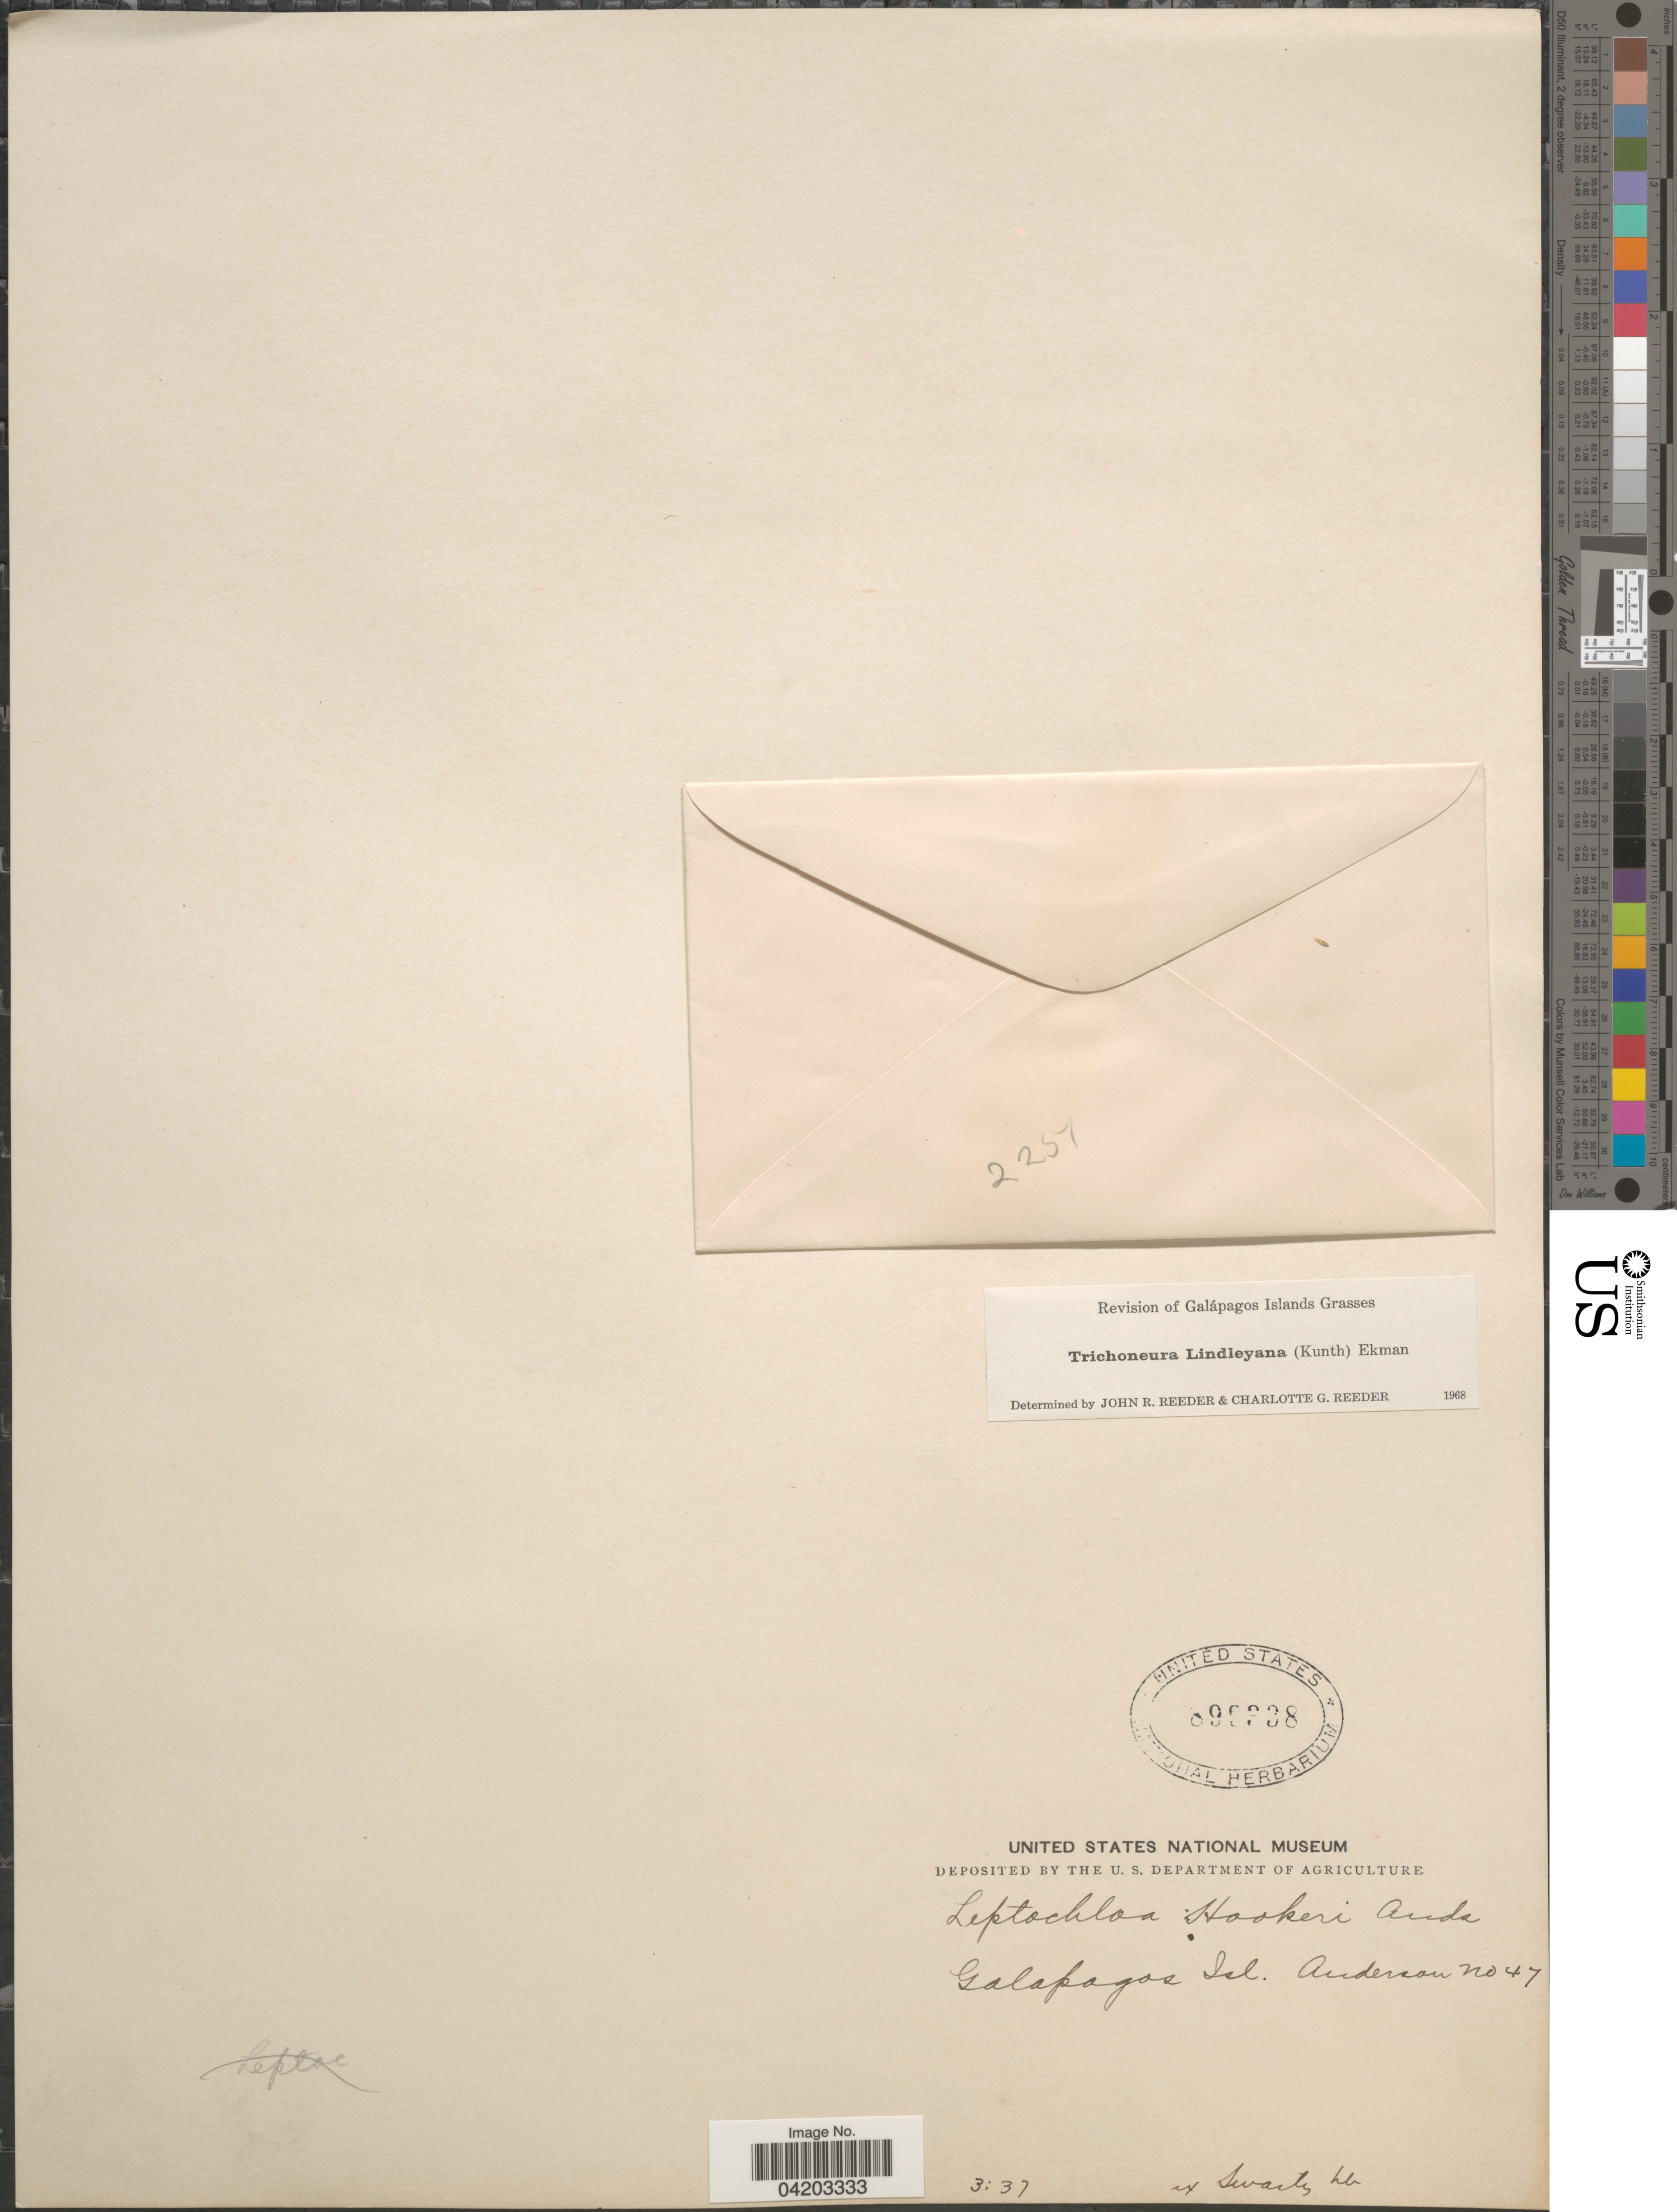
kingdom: Plantae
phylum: Tracheophyta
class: Liliopsida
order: Poales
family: Poaceae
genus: Trichoneura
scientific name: Trichoneura lindleyana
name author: (Kunth) Ekman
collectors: -- Anderson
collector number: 47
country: Ecuador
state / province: Colón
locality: Galapagos Isl.